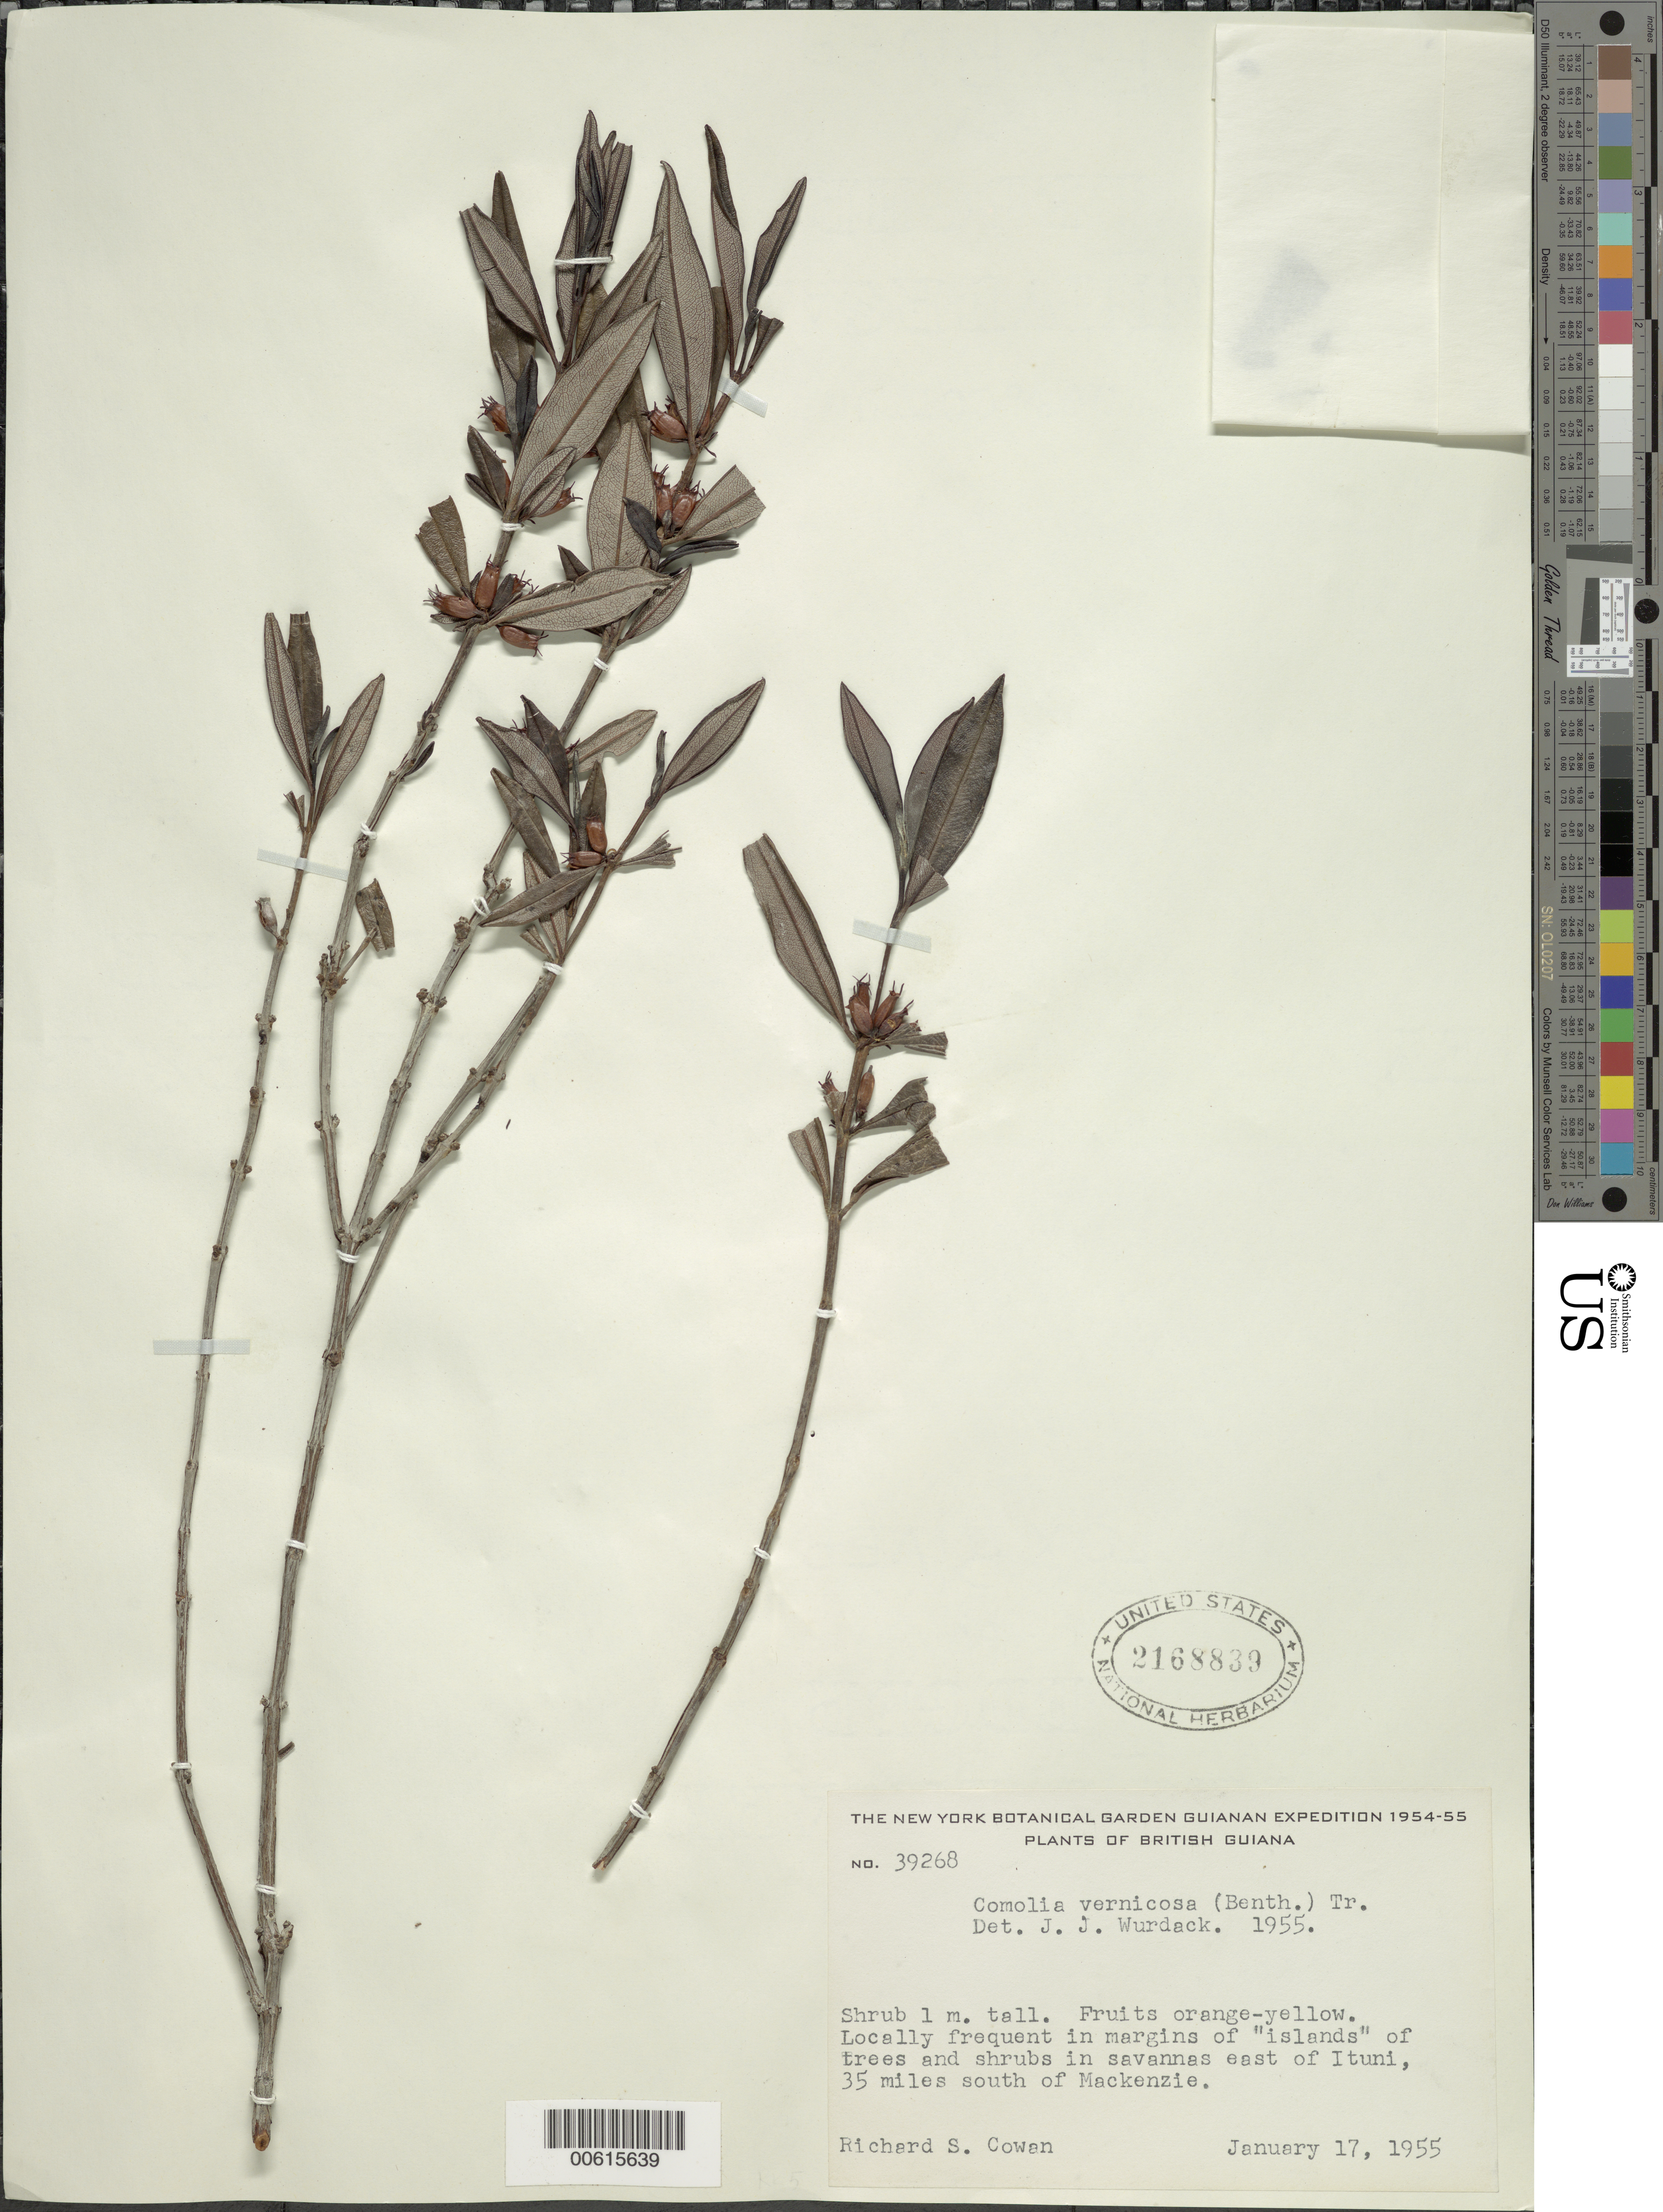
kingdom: Plantae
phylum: Tracheophyta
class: Magnoliopsida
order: Myrtales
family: Melastomataceae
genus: Leiostegia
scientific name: Leiostegia vernicosa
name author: Benth.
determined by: Nunes da Silva, Diego, (RB), Jardim Botanico do Rio de Janeiro - Herbario (BRAZIL)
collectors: R. S. Cowan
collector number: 39268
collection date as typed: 17-Jan-55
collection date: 1955-01-17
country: Guyana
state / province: U. Demerara-Berbice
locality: Mackenzie Mines area, vic. E of Ituni, 35 mi. S of Mackenzie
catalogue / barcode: US 2168839